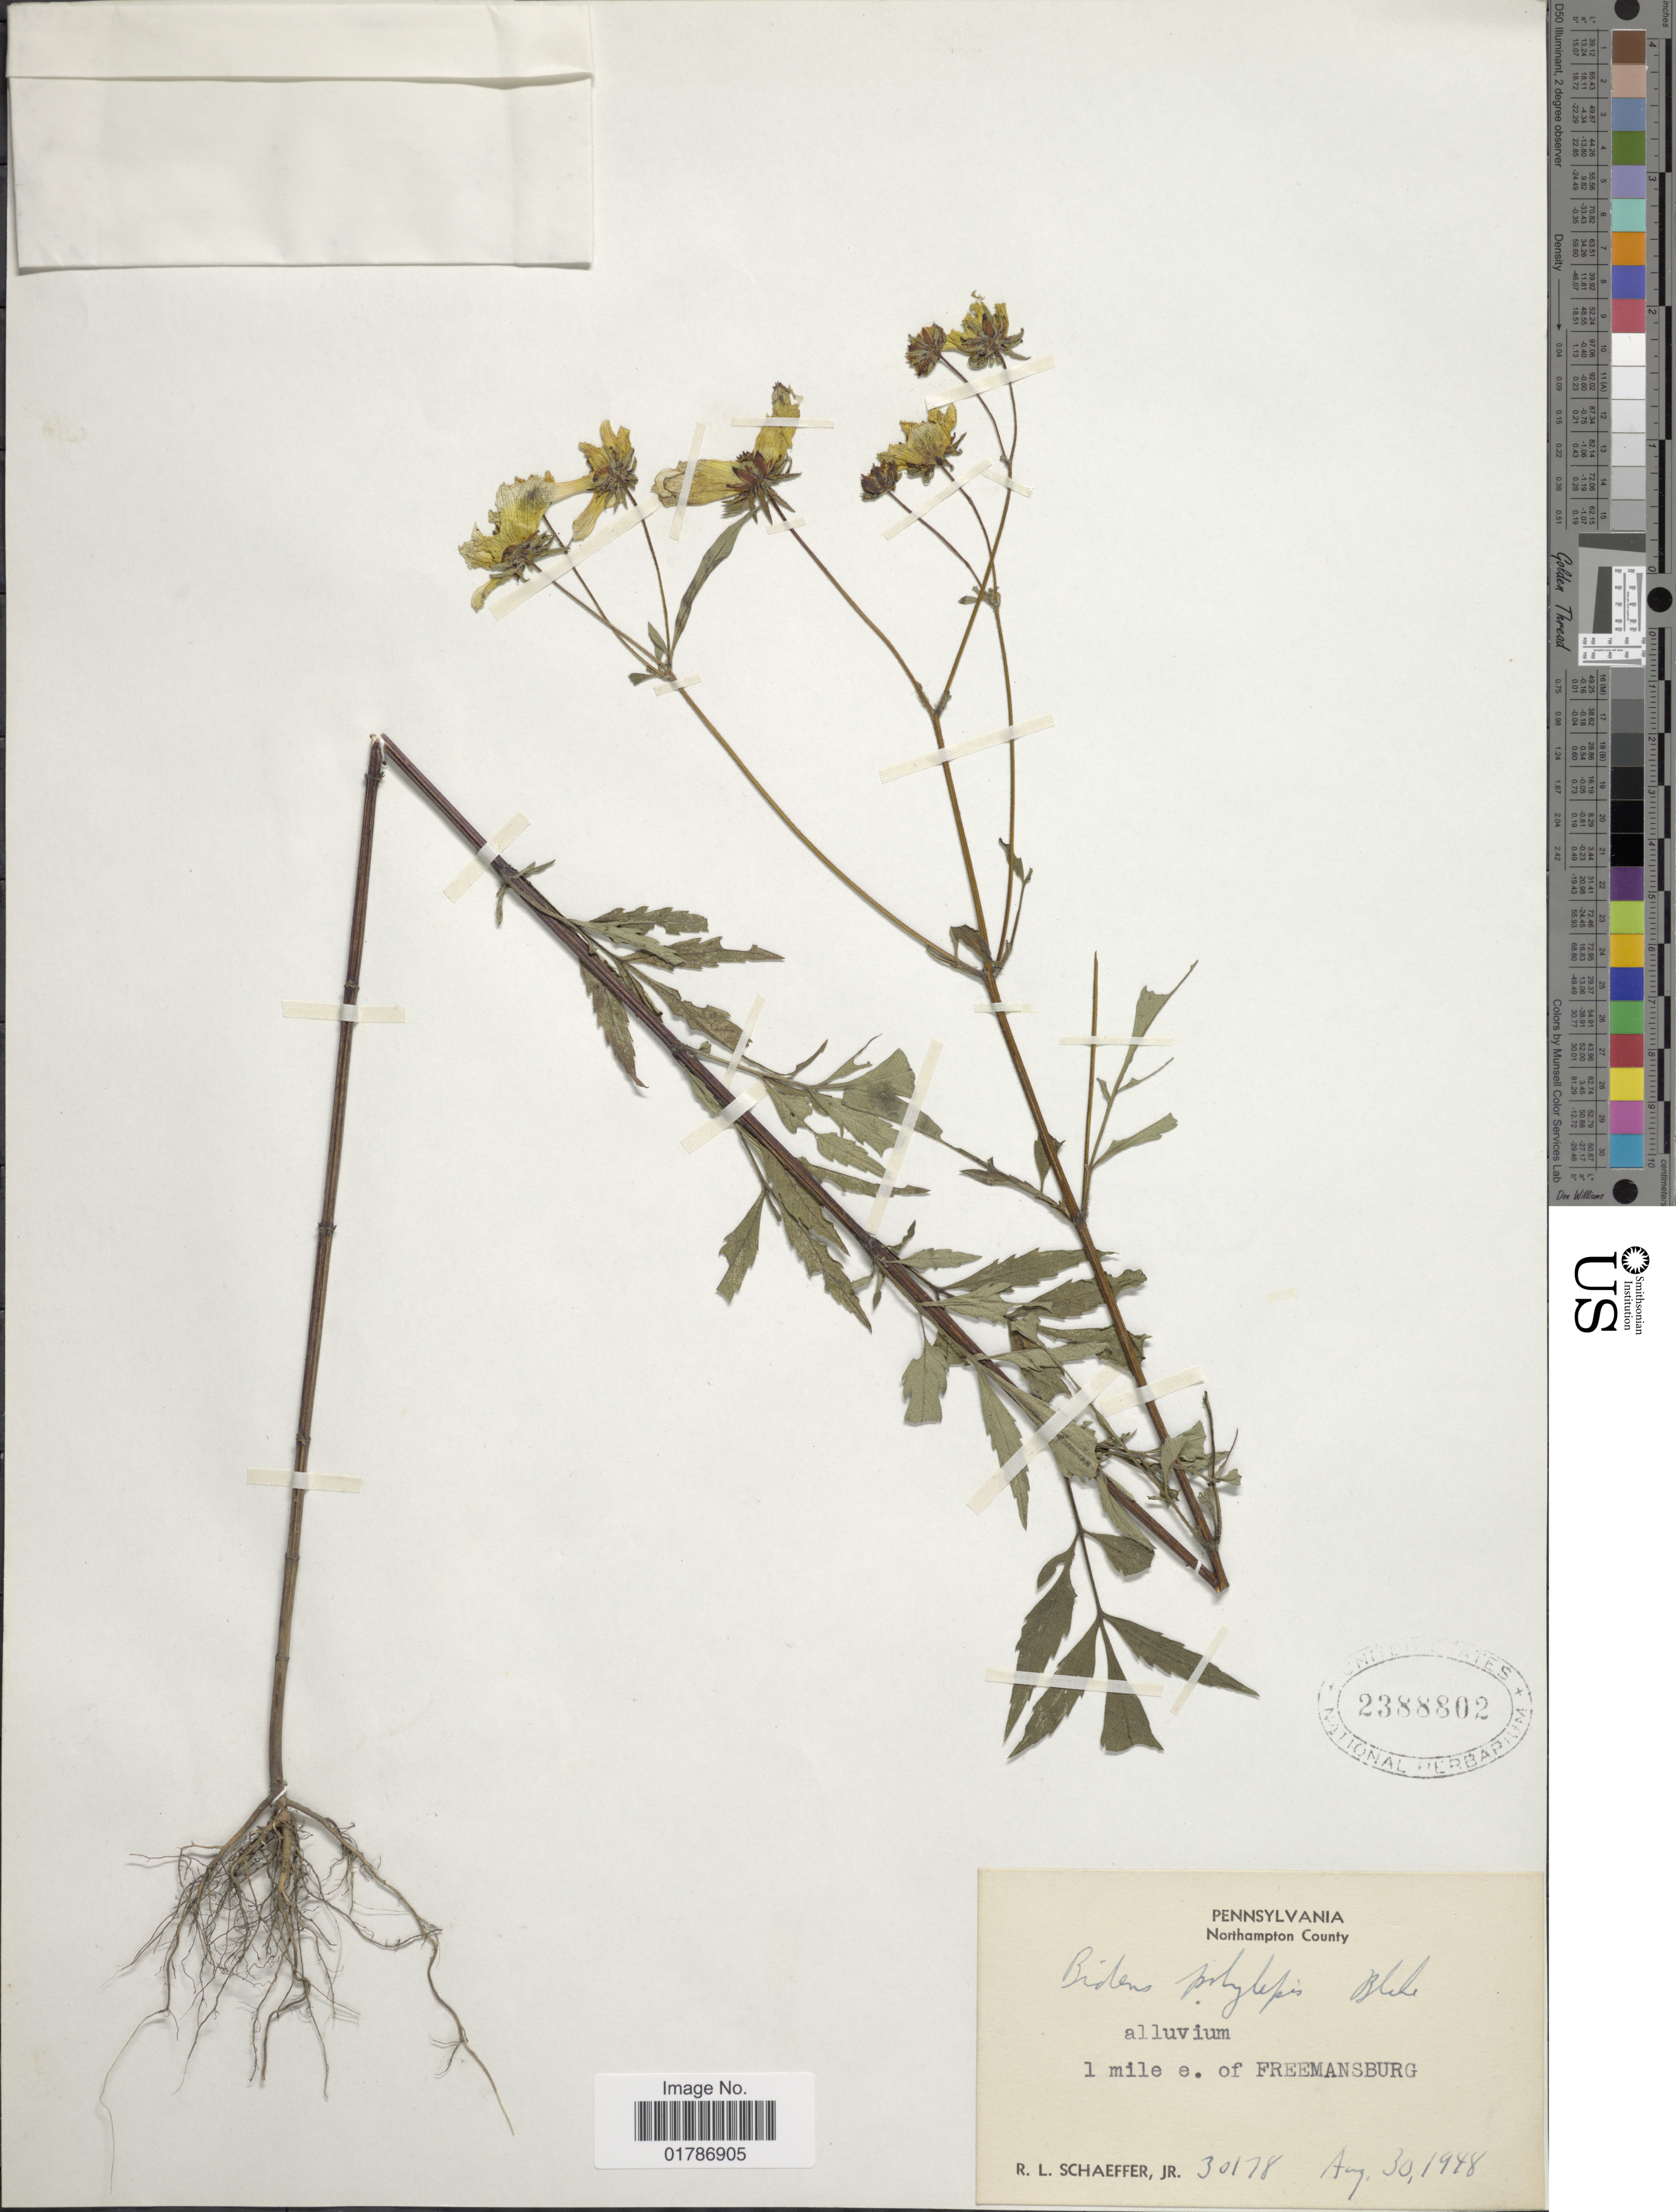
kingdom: Plantae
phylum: Tracheophyta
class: Magnoliopsida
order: Asterales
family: Asteraceae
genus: Bidens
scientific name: Bidens polylepis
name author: S.F. Blake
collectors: R. L. Schaeffer Jr.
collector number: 30178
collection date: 1948-08-30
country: United States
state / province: Pennsylvania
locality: Northampton Country, 1 mile e. of Freemansburg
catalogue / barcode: US 2388802